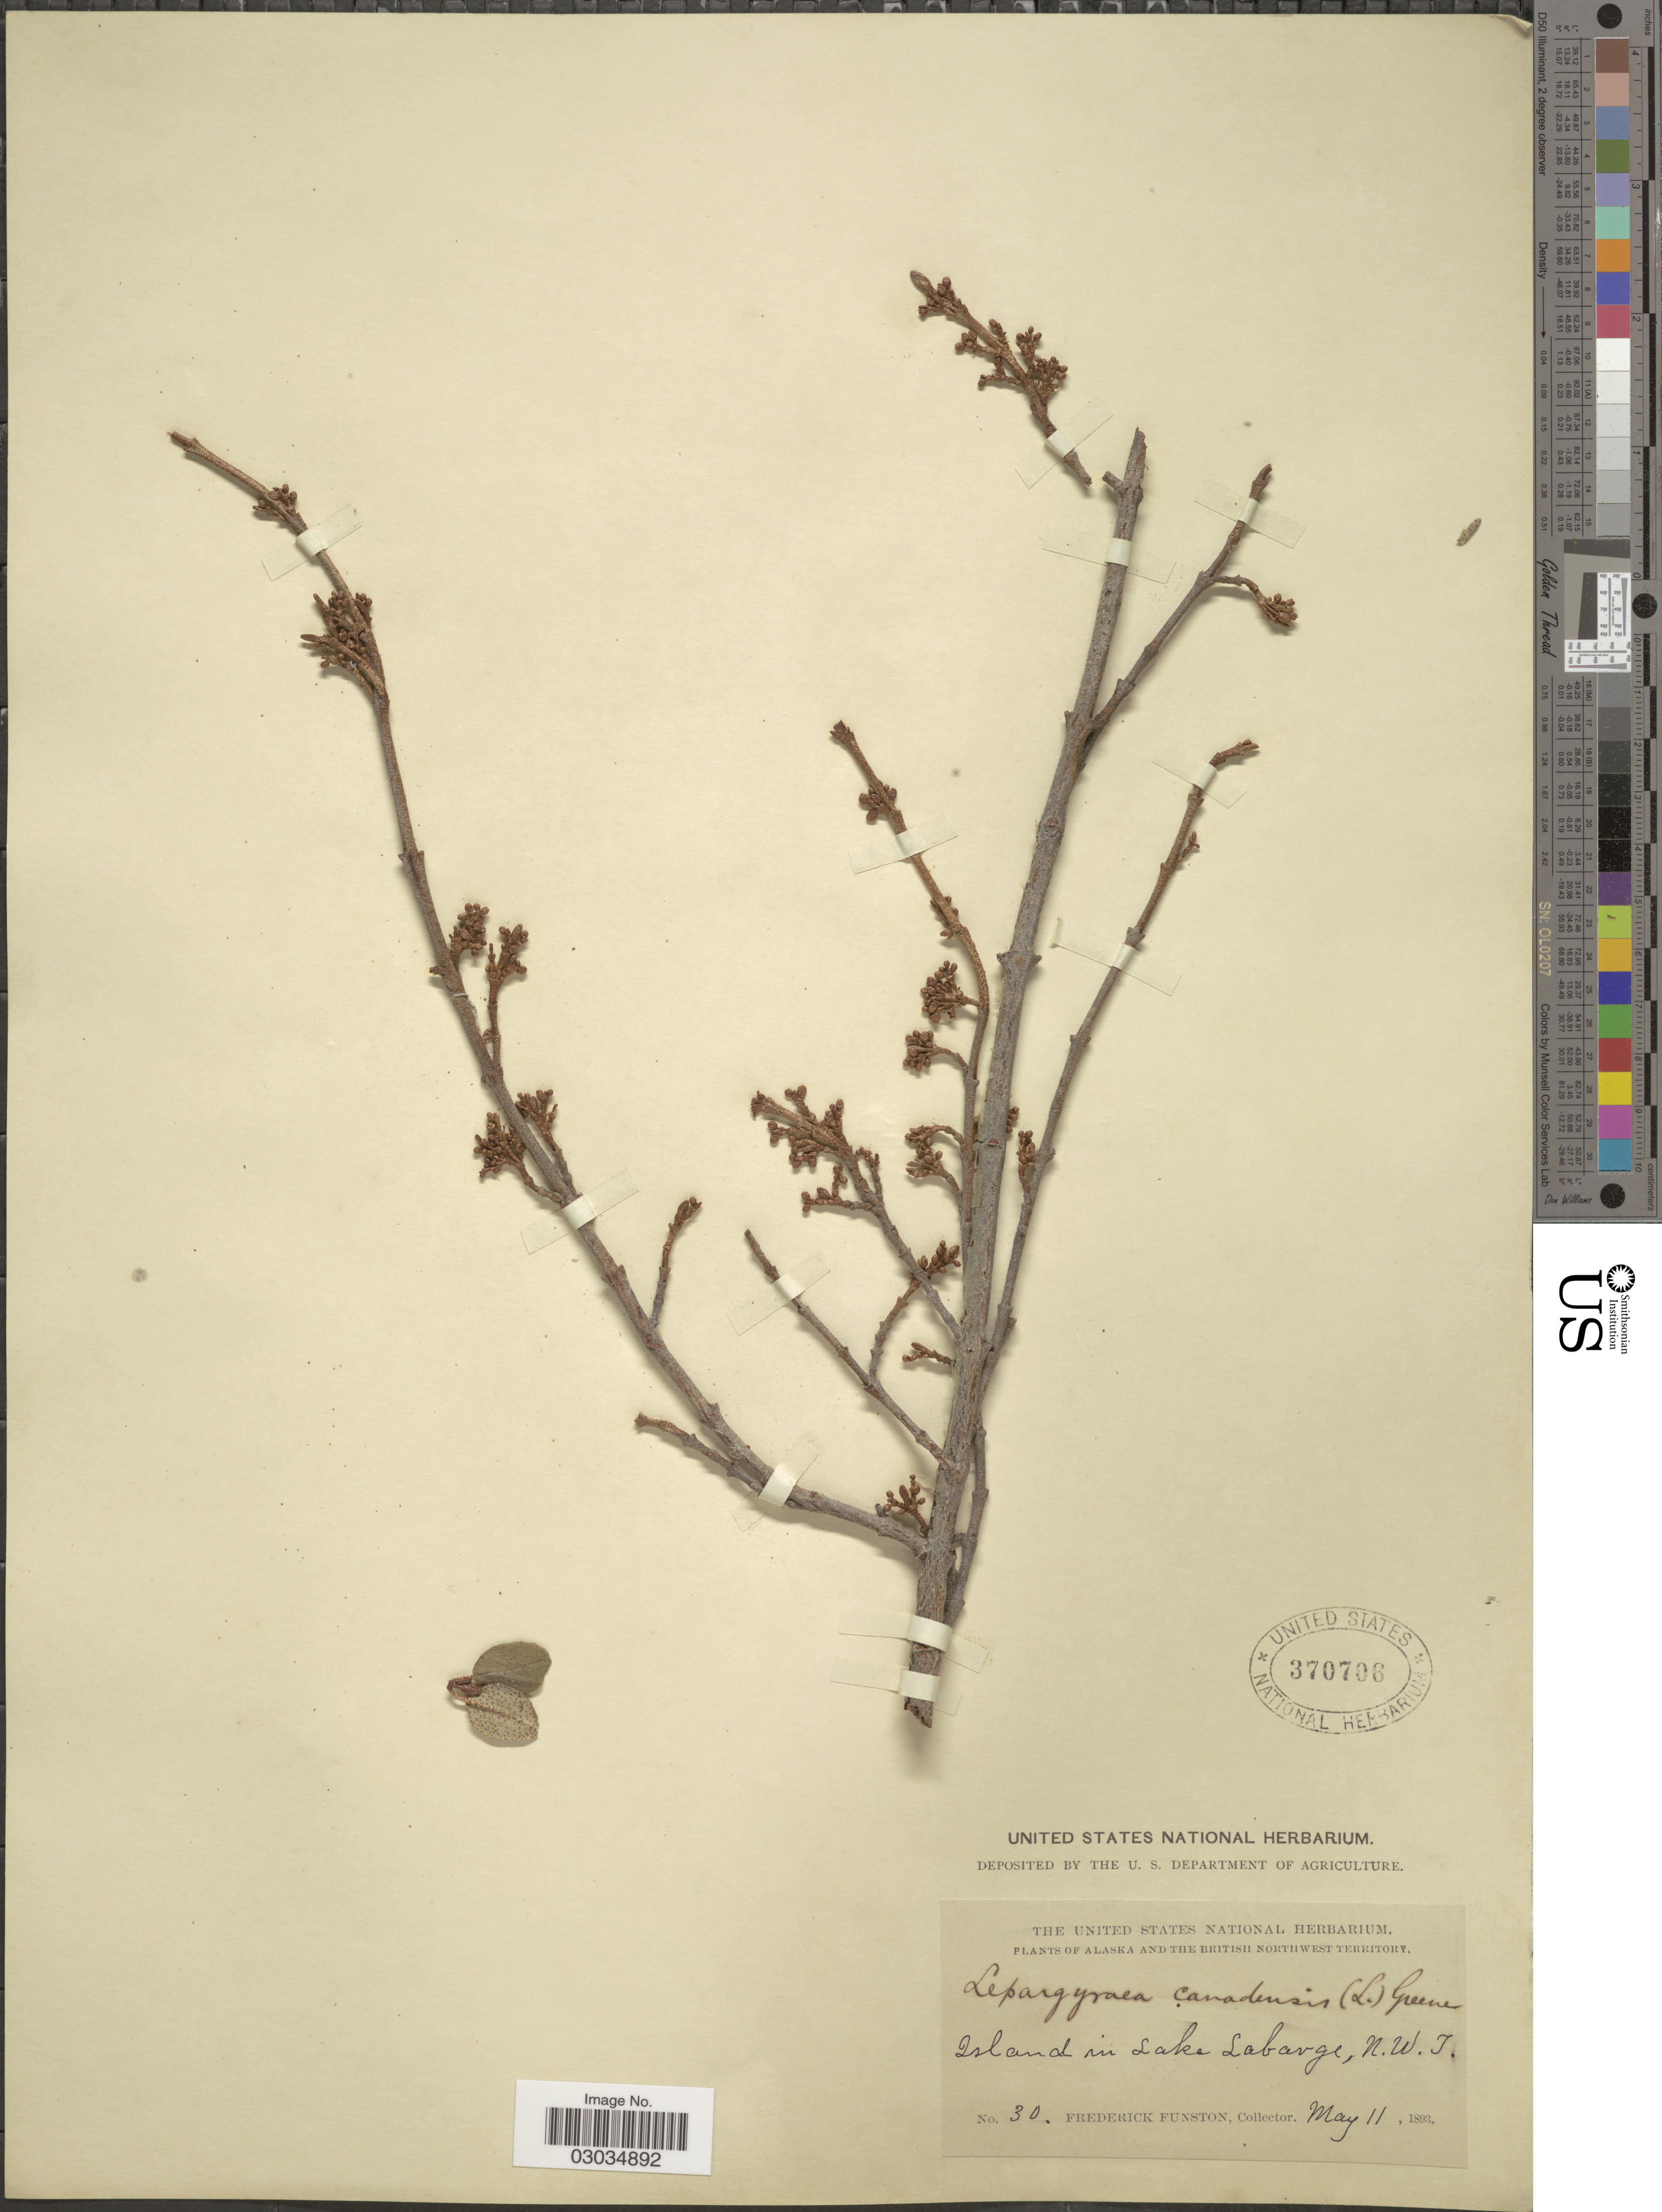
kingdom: Plantae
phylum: Tracheophyta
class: Magnoliopsida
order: Rosales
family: Elaeagnaceae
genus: Shepherdia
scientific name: Shepherdia canadensis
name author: (L.) Nutt.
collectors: F. Funston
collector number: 30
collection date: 1893-05-11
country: Canada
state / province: Northwest Territories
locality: British Northwest Territory, Island in Lake Sabarge.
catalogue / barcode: US 370706